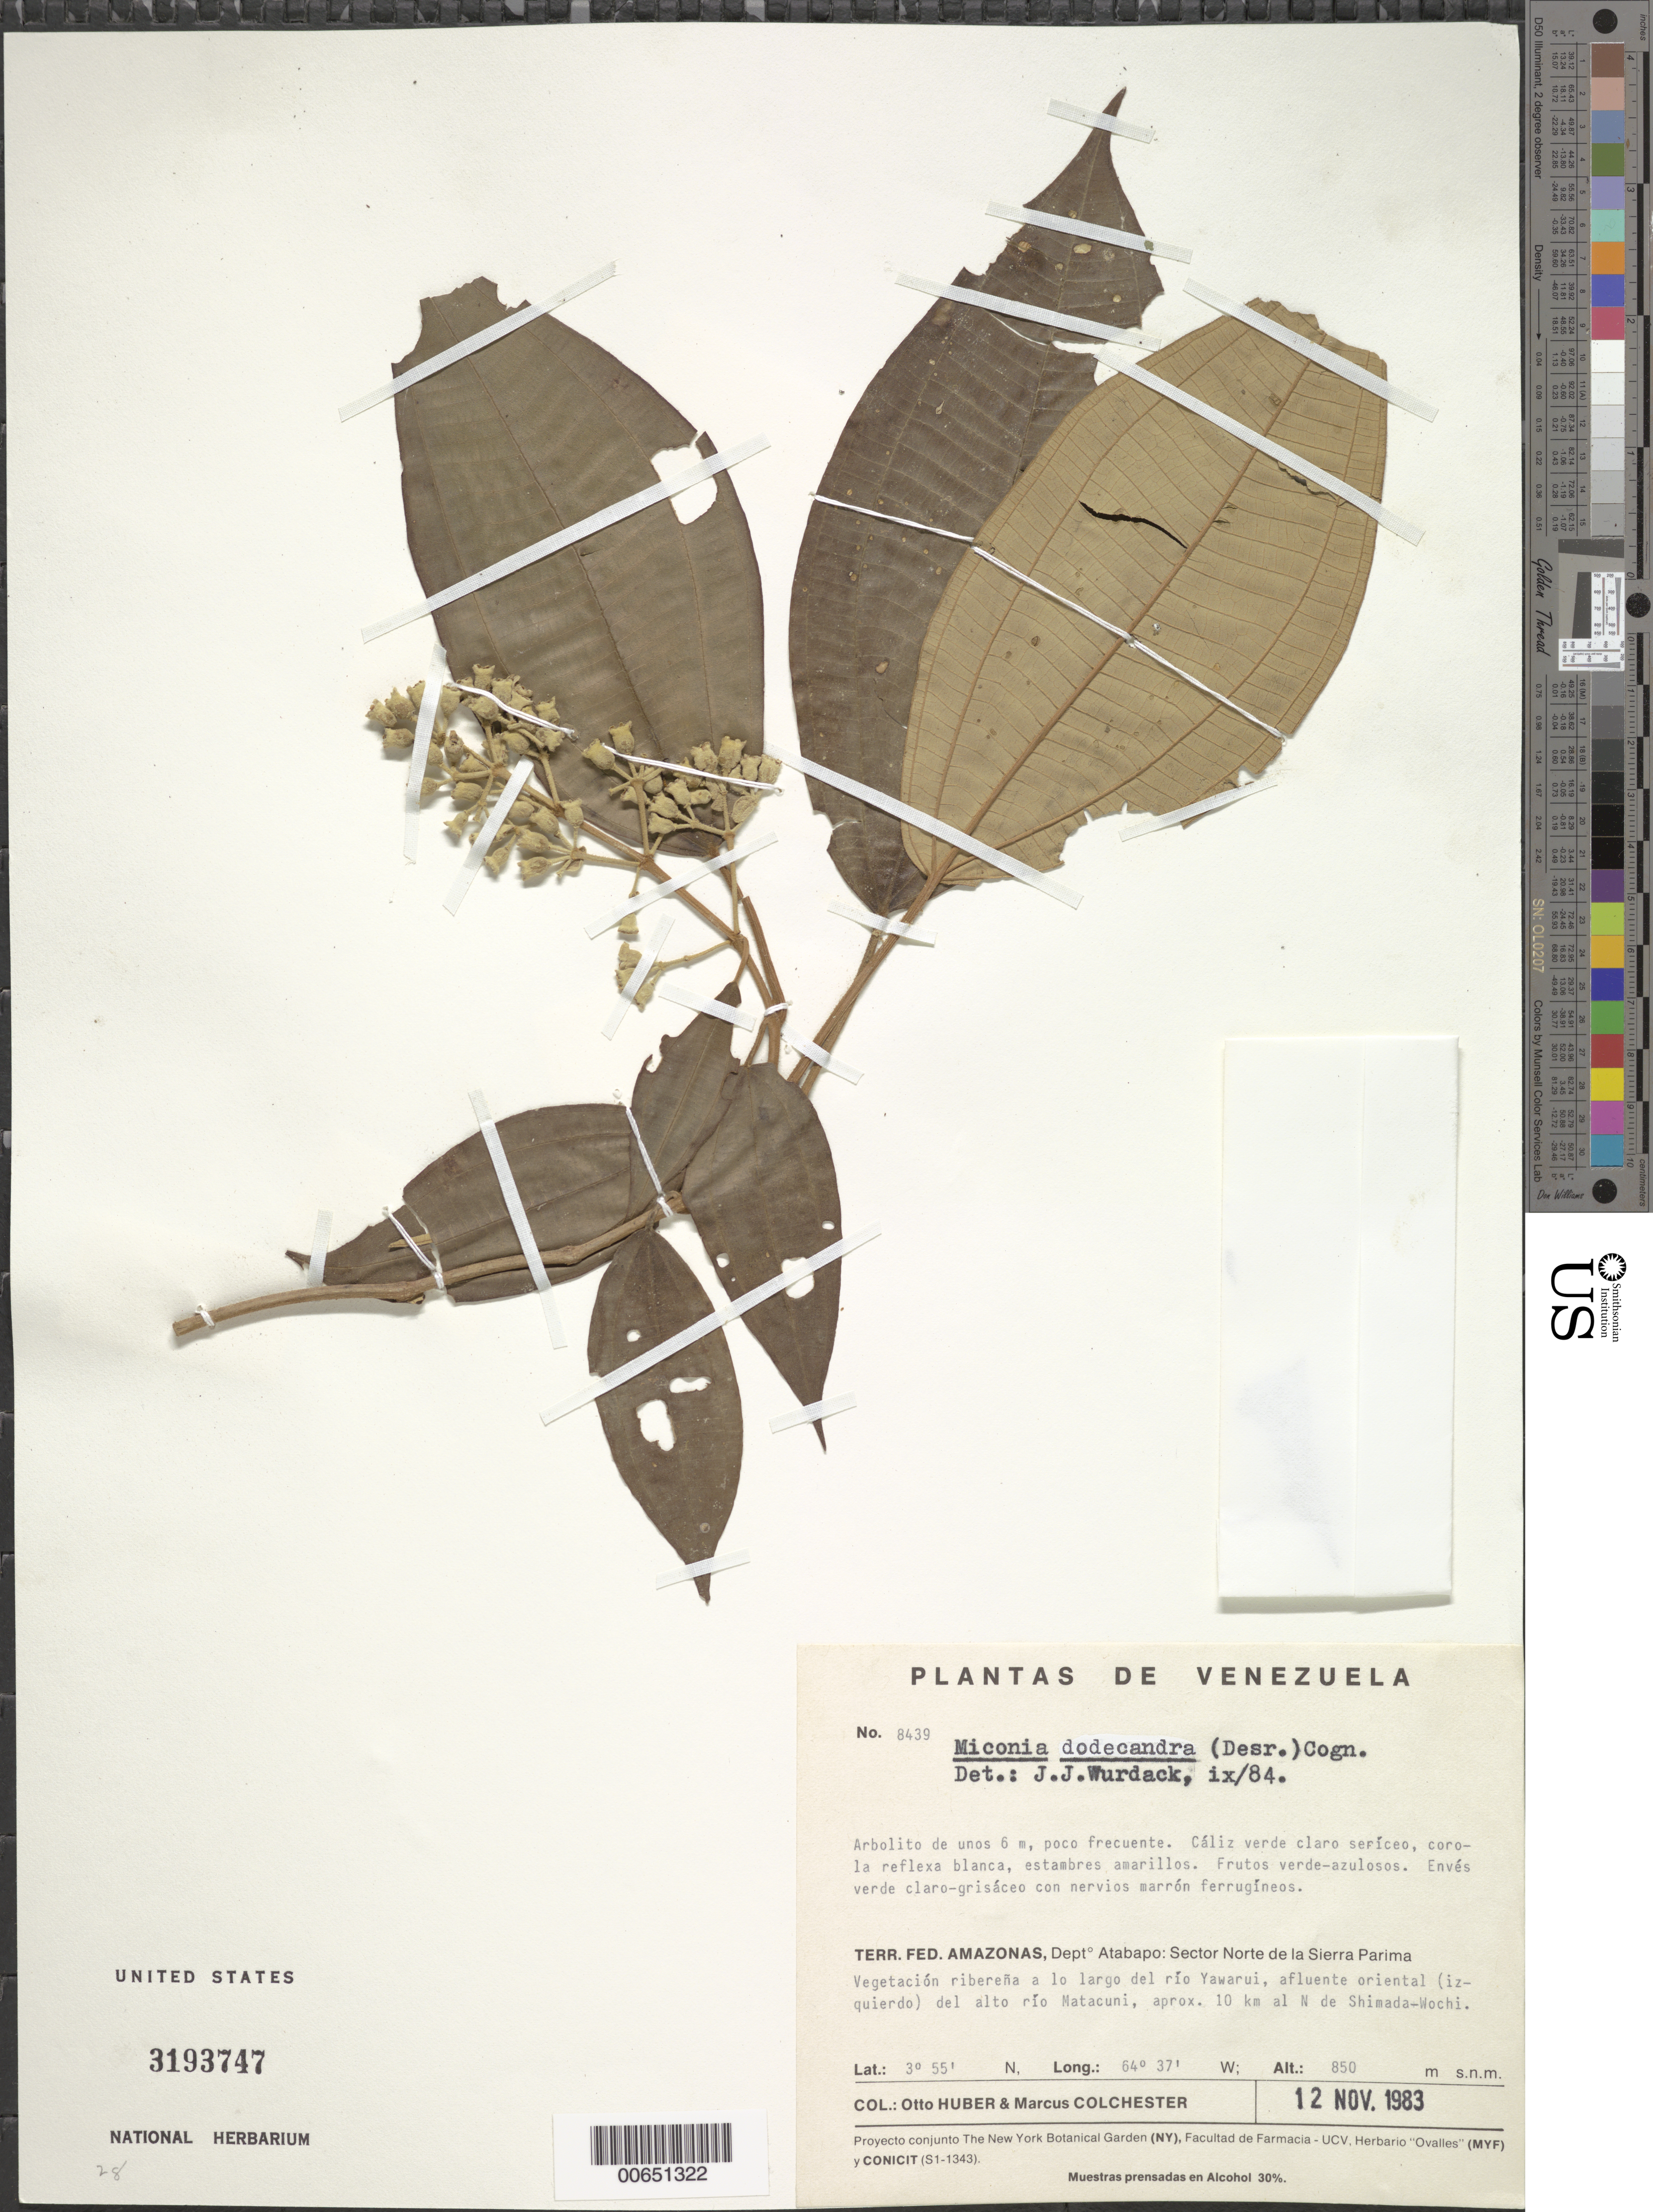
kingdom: Plantae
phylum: Tracheophyta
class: Magnoliopsida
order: Myrtales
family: Melastomataceae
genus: Miconia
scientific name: Miconia dodecandra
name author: Cogn.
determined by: Wurdack, John J., (US), US (UNITED STATES)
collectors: O. Huber & M. Colchester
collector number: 8439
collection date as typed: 12-Nov-83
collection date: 1983-11-12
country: Venezuela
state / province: Amazonas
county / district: Atabapo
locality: Sector Norte de la Sierra Parima, a lo largo del Río Yawarui, afluente oriental (izquierdo) del alto Río Matacuni; 10 km al N de Shimada-Wochi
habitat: Vegetación riberena a lo largo del rio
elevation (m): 850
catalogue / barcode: US 3193747